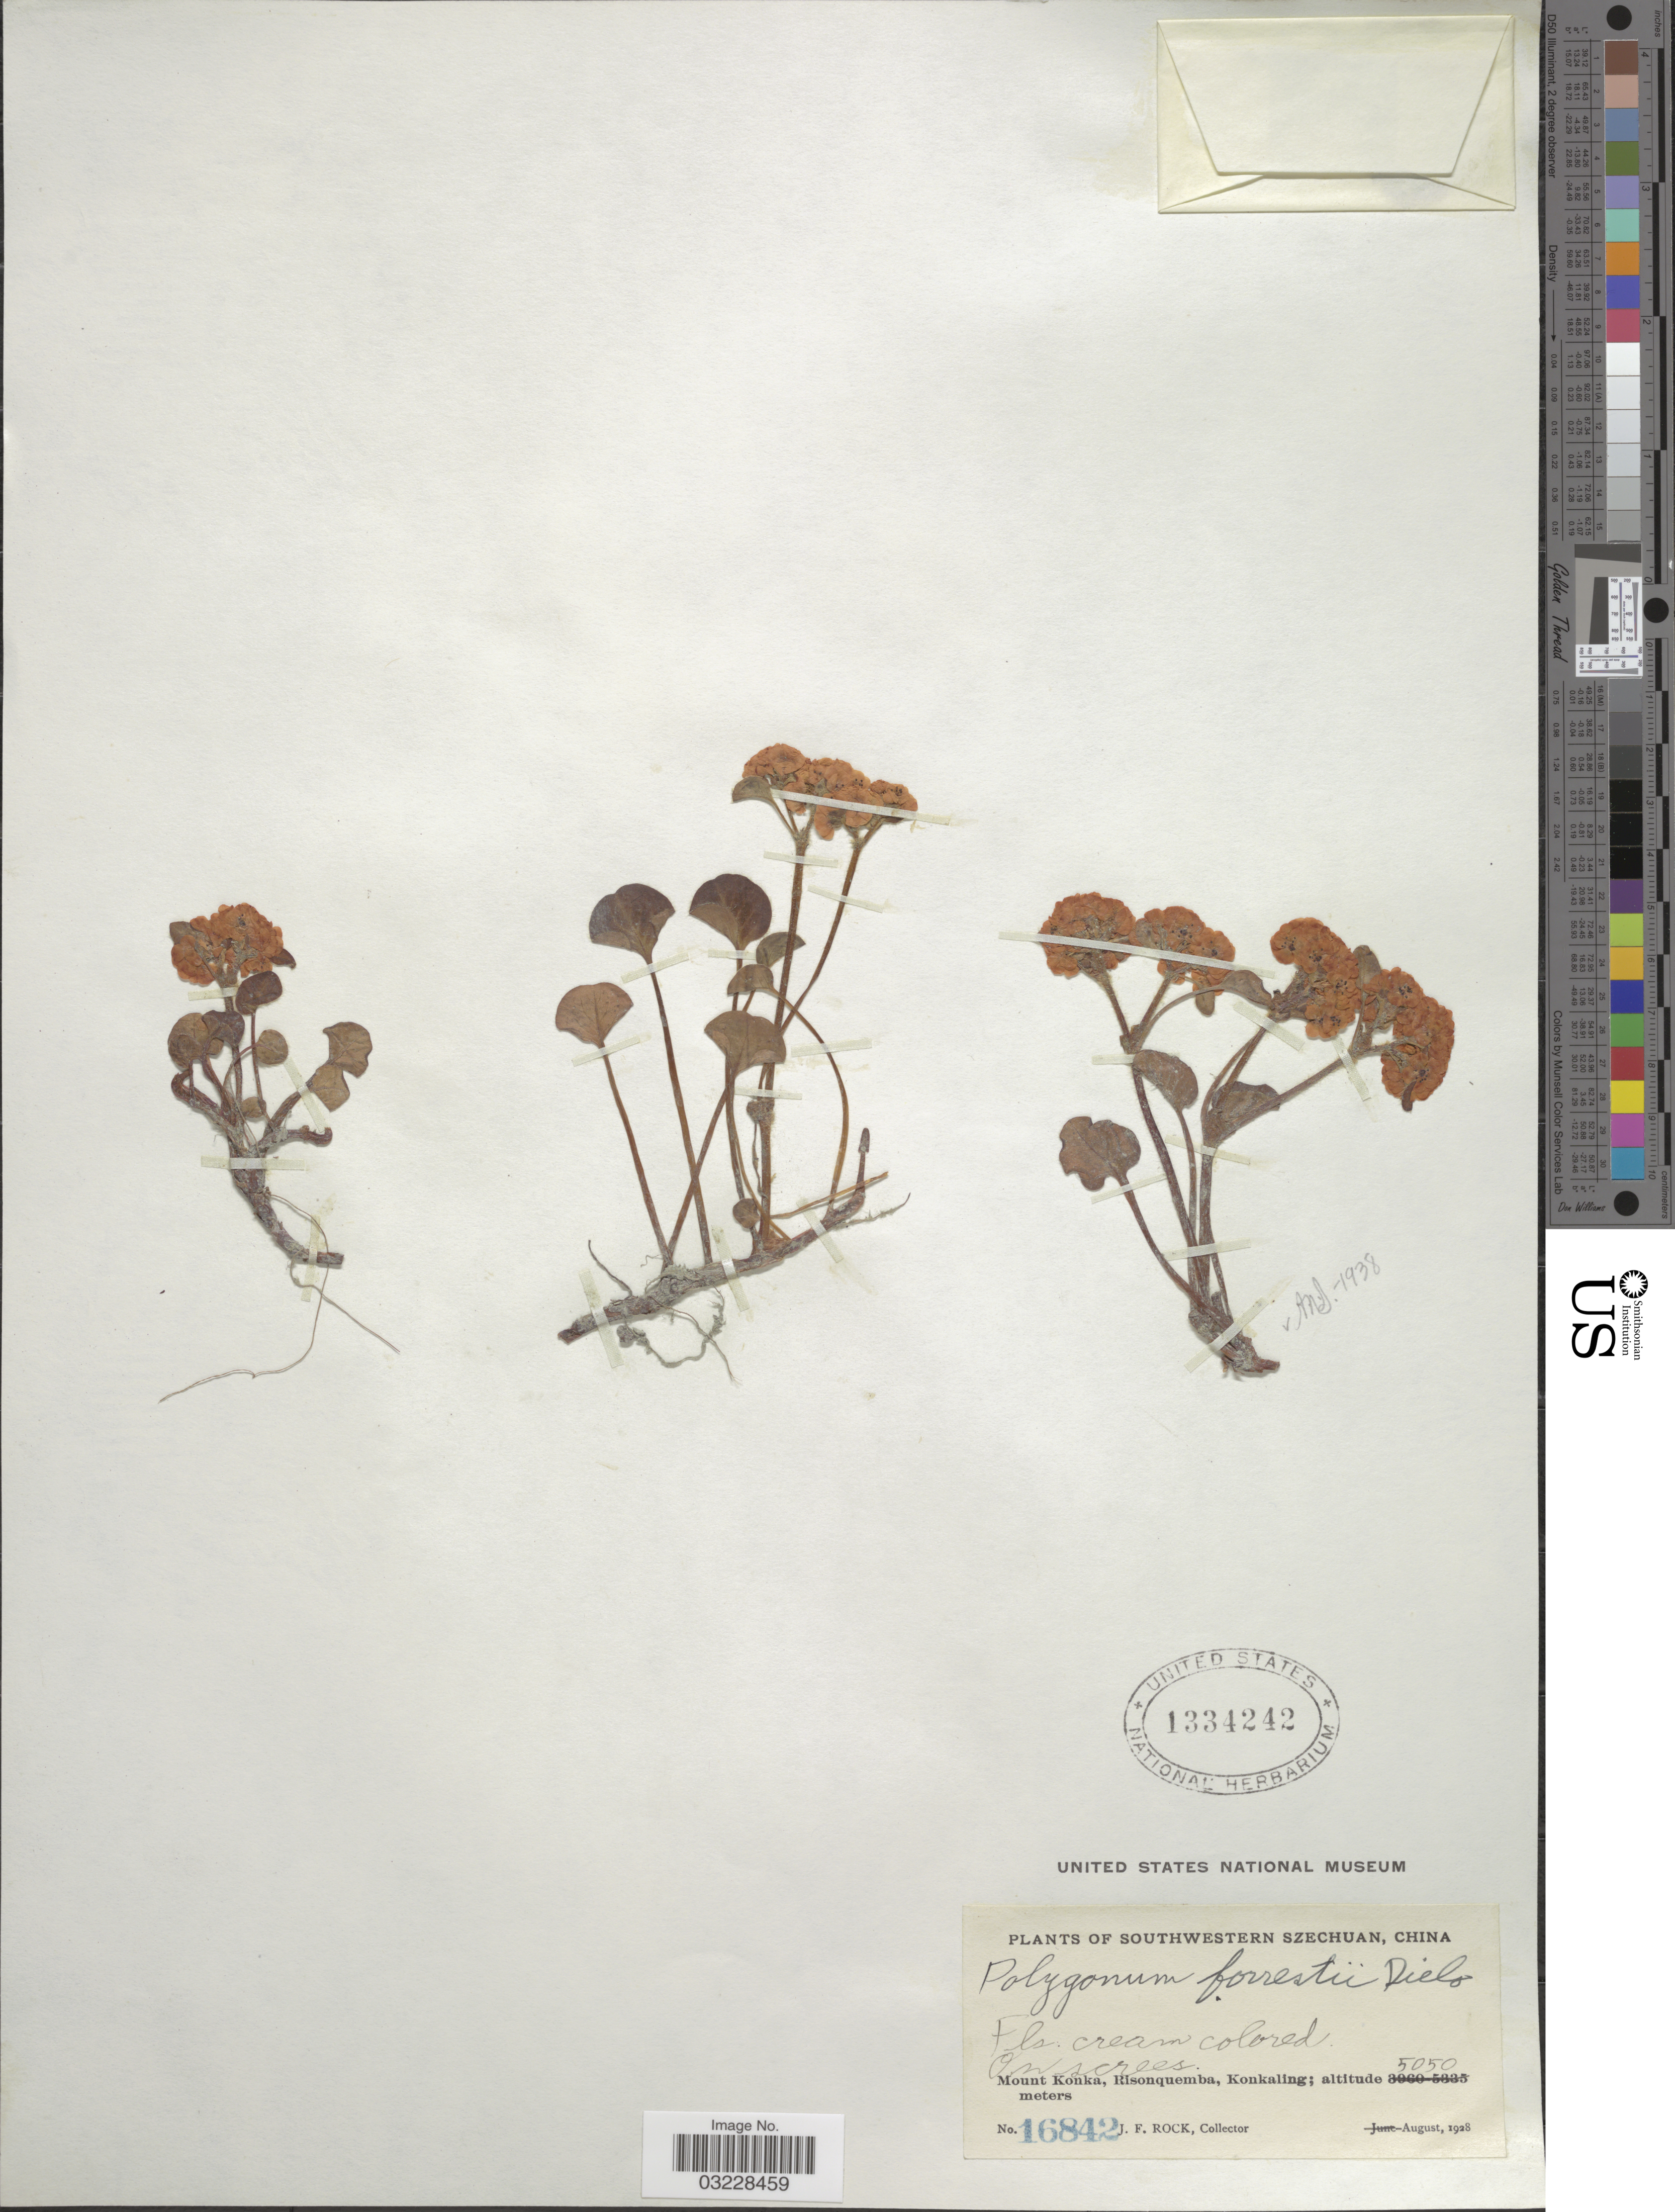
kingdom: Plantae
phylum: Tracheophyta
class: Magnoliopsida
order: Caryophyllales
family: Polygonaceae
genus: Koenigia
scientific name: Koenigia forrestii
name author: (Diels) T.M. Schust. & Měsíček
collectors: J. Rock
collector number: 16842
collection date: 1928-08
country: China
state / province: Sichuan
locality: Southwestern Szechuan. Mount Konka, Risonquemba, Konkaling.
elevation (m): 5050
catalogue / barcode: US 1334242